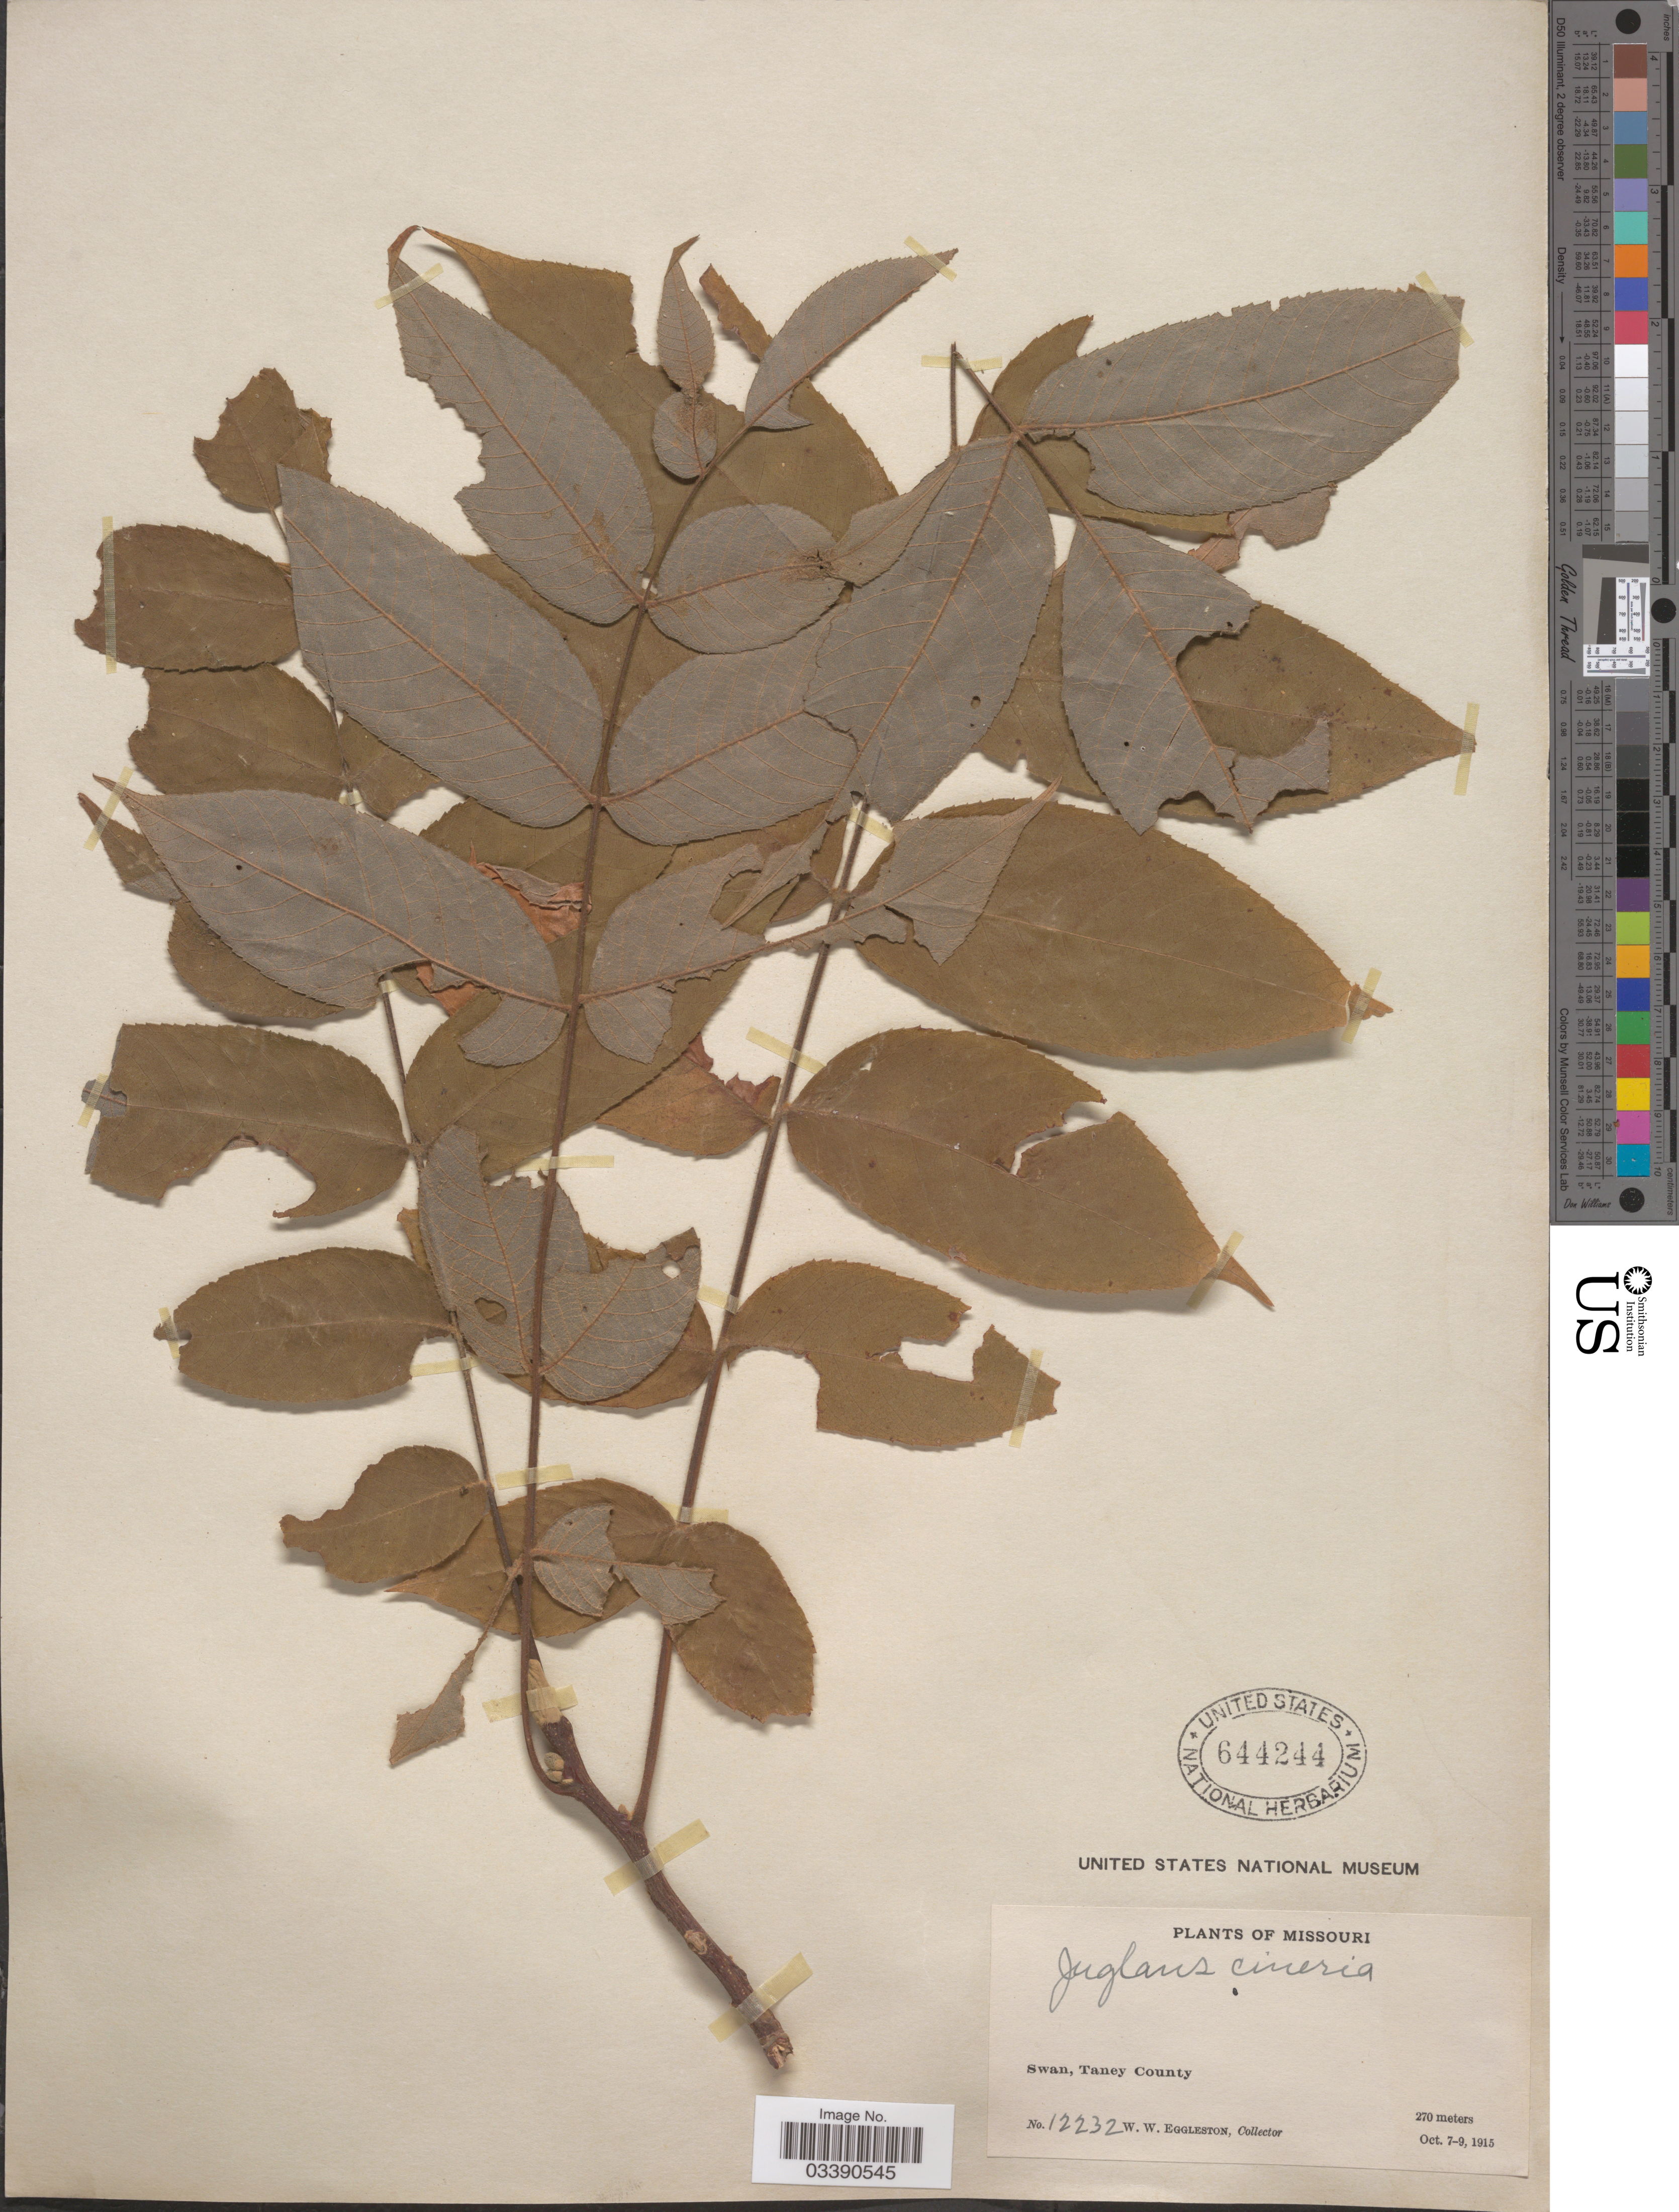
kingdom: Plantae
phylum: Tracheophyta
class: Magnoliopsida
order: Fagales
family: Juglandaceae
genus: Juglans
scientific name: Juglans cinerea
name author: L.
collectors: W. W. Eggleston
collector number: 12232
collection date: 1915-10-07/1915-10-09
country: United States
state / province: Missouri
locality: Swan, Taney County.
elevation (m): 270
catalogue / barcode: US 644244